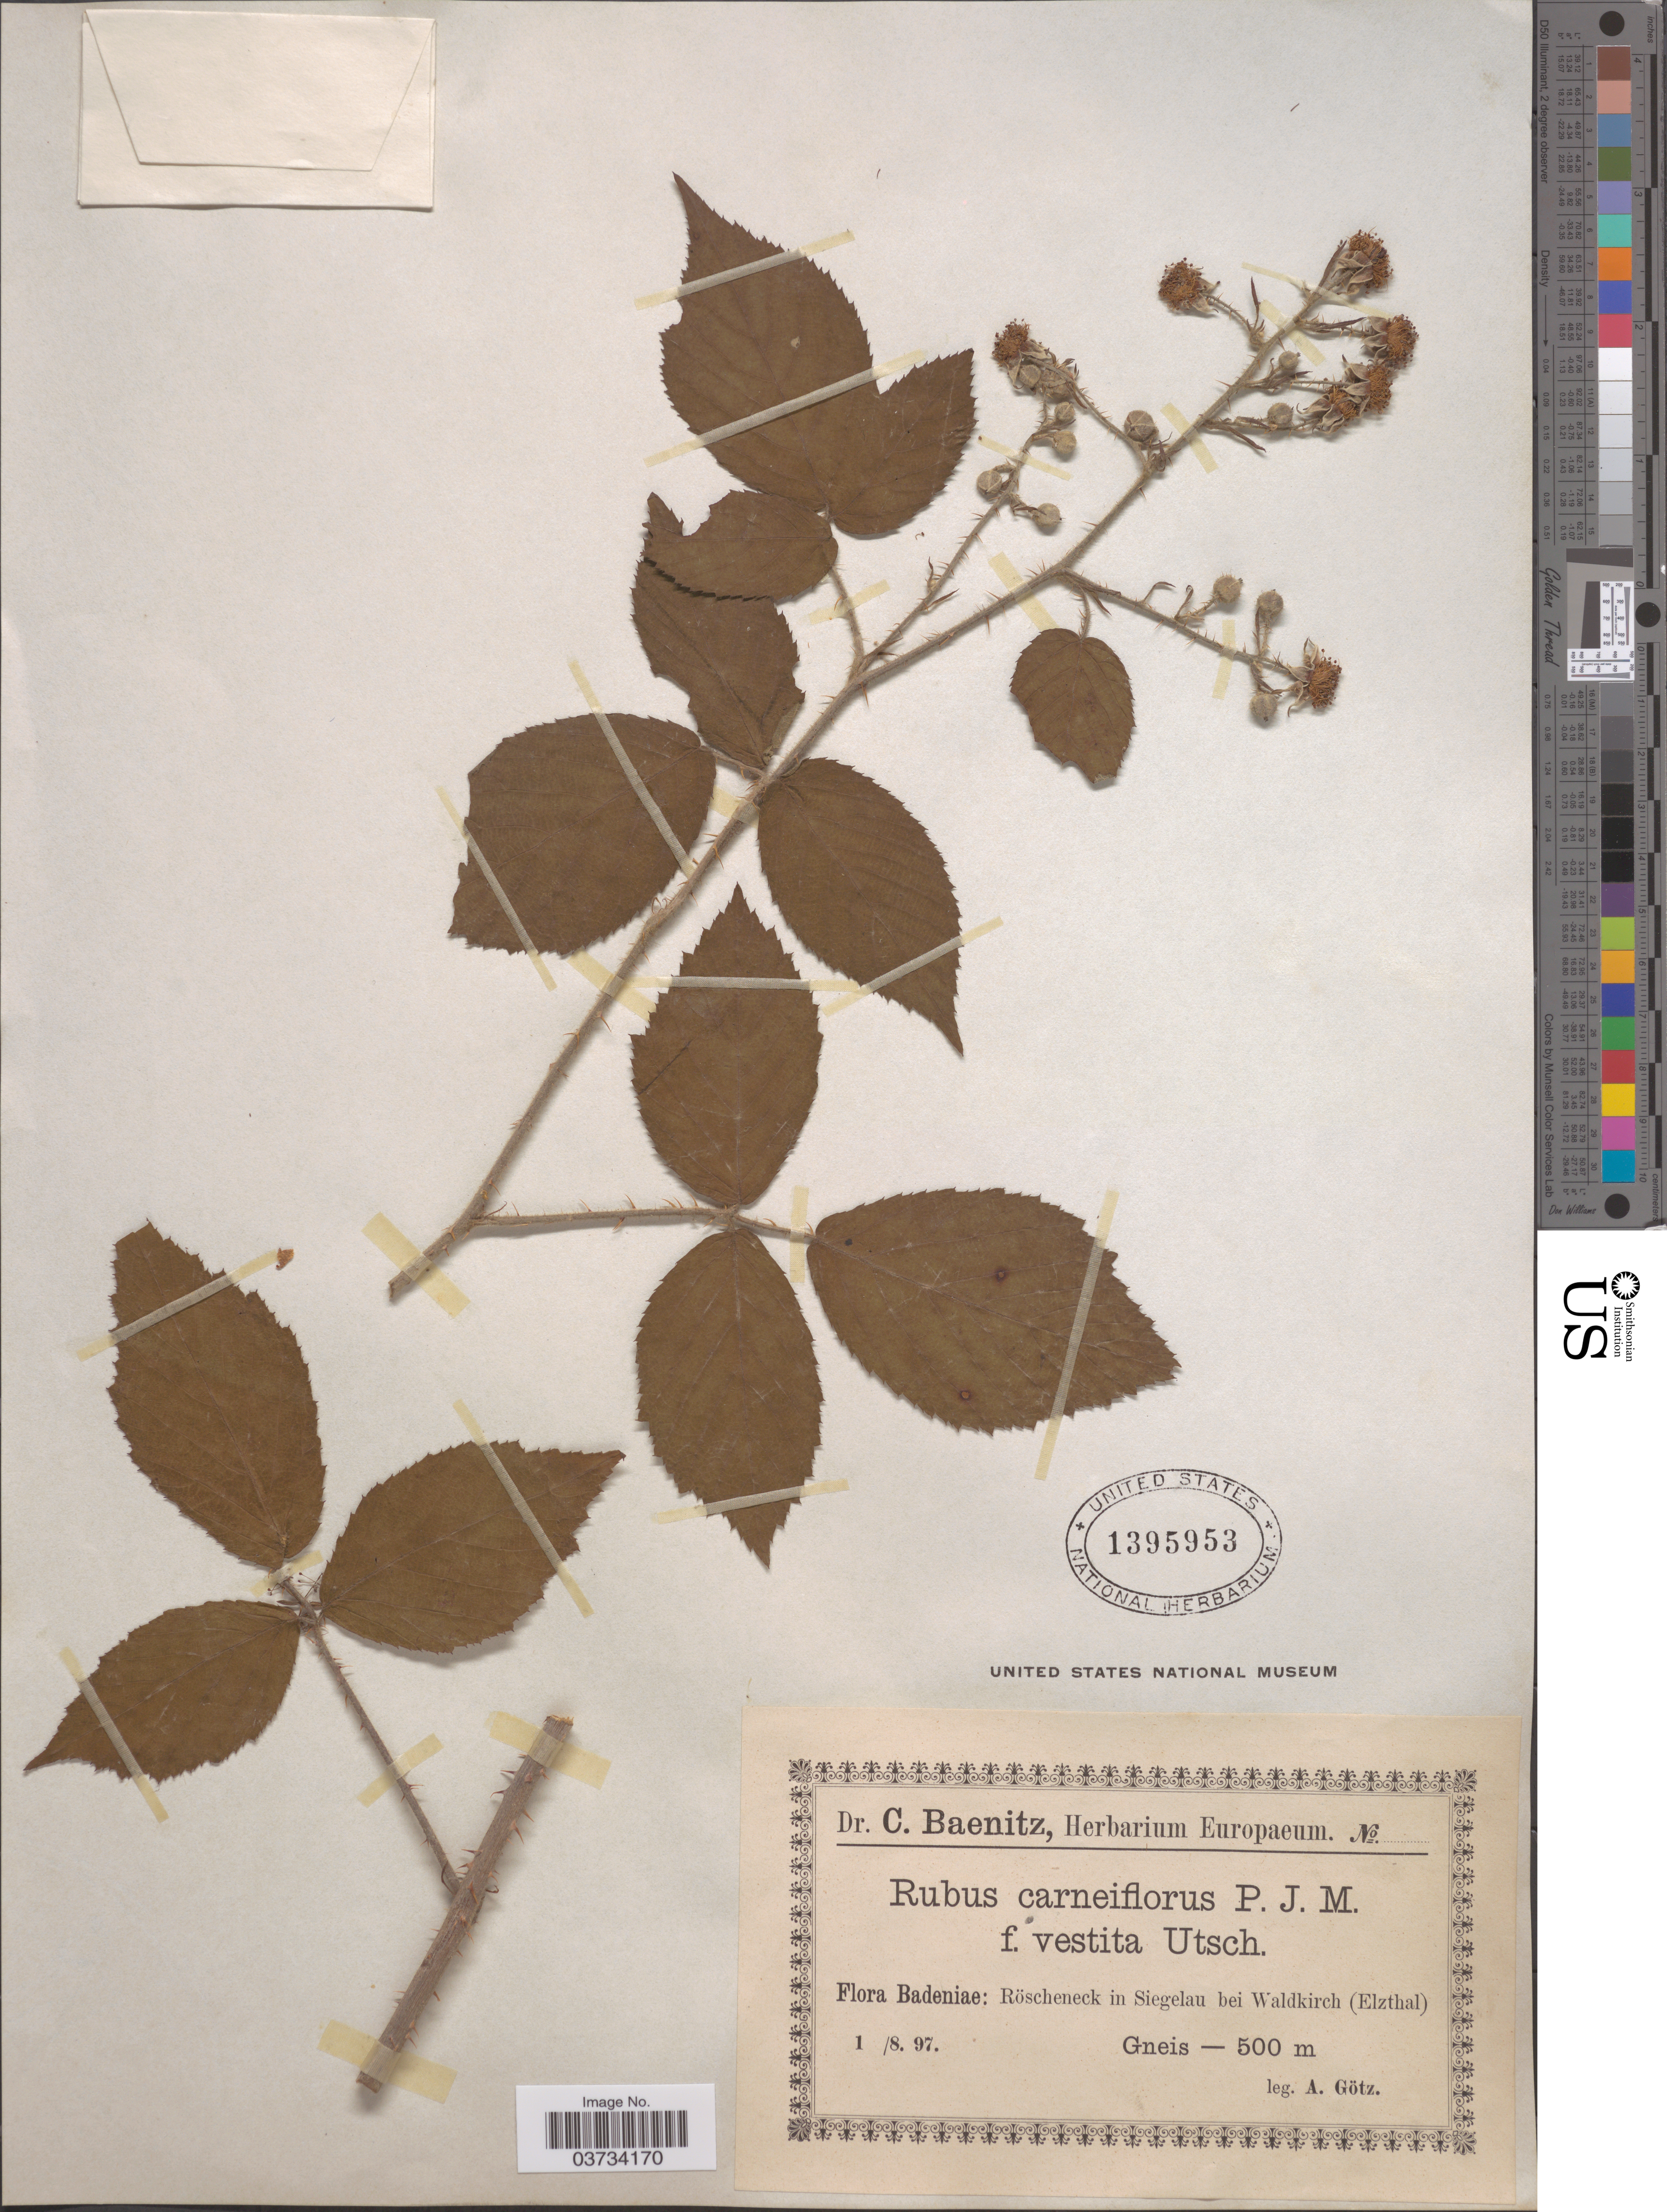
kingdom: Plantae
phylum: Tracheophyta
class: Magnoliopsida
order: Rosales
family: Rosaceae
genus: Rubus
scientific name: Rubus carneiflorus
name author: P.J. Müll.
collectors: A. Götz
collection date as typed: Transcribed d/m/y: 1/8/97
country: Germany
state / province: Baden-Württemberg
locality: Badeniae: Röscheneck in Siegelau bei Waldkirch (Elzthal). Gneis.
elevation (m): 500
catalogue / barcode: US 1395953